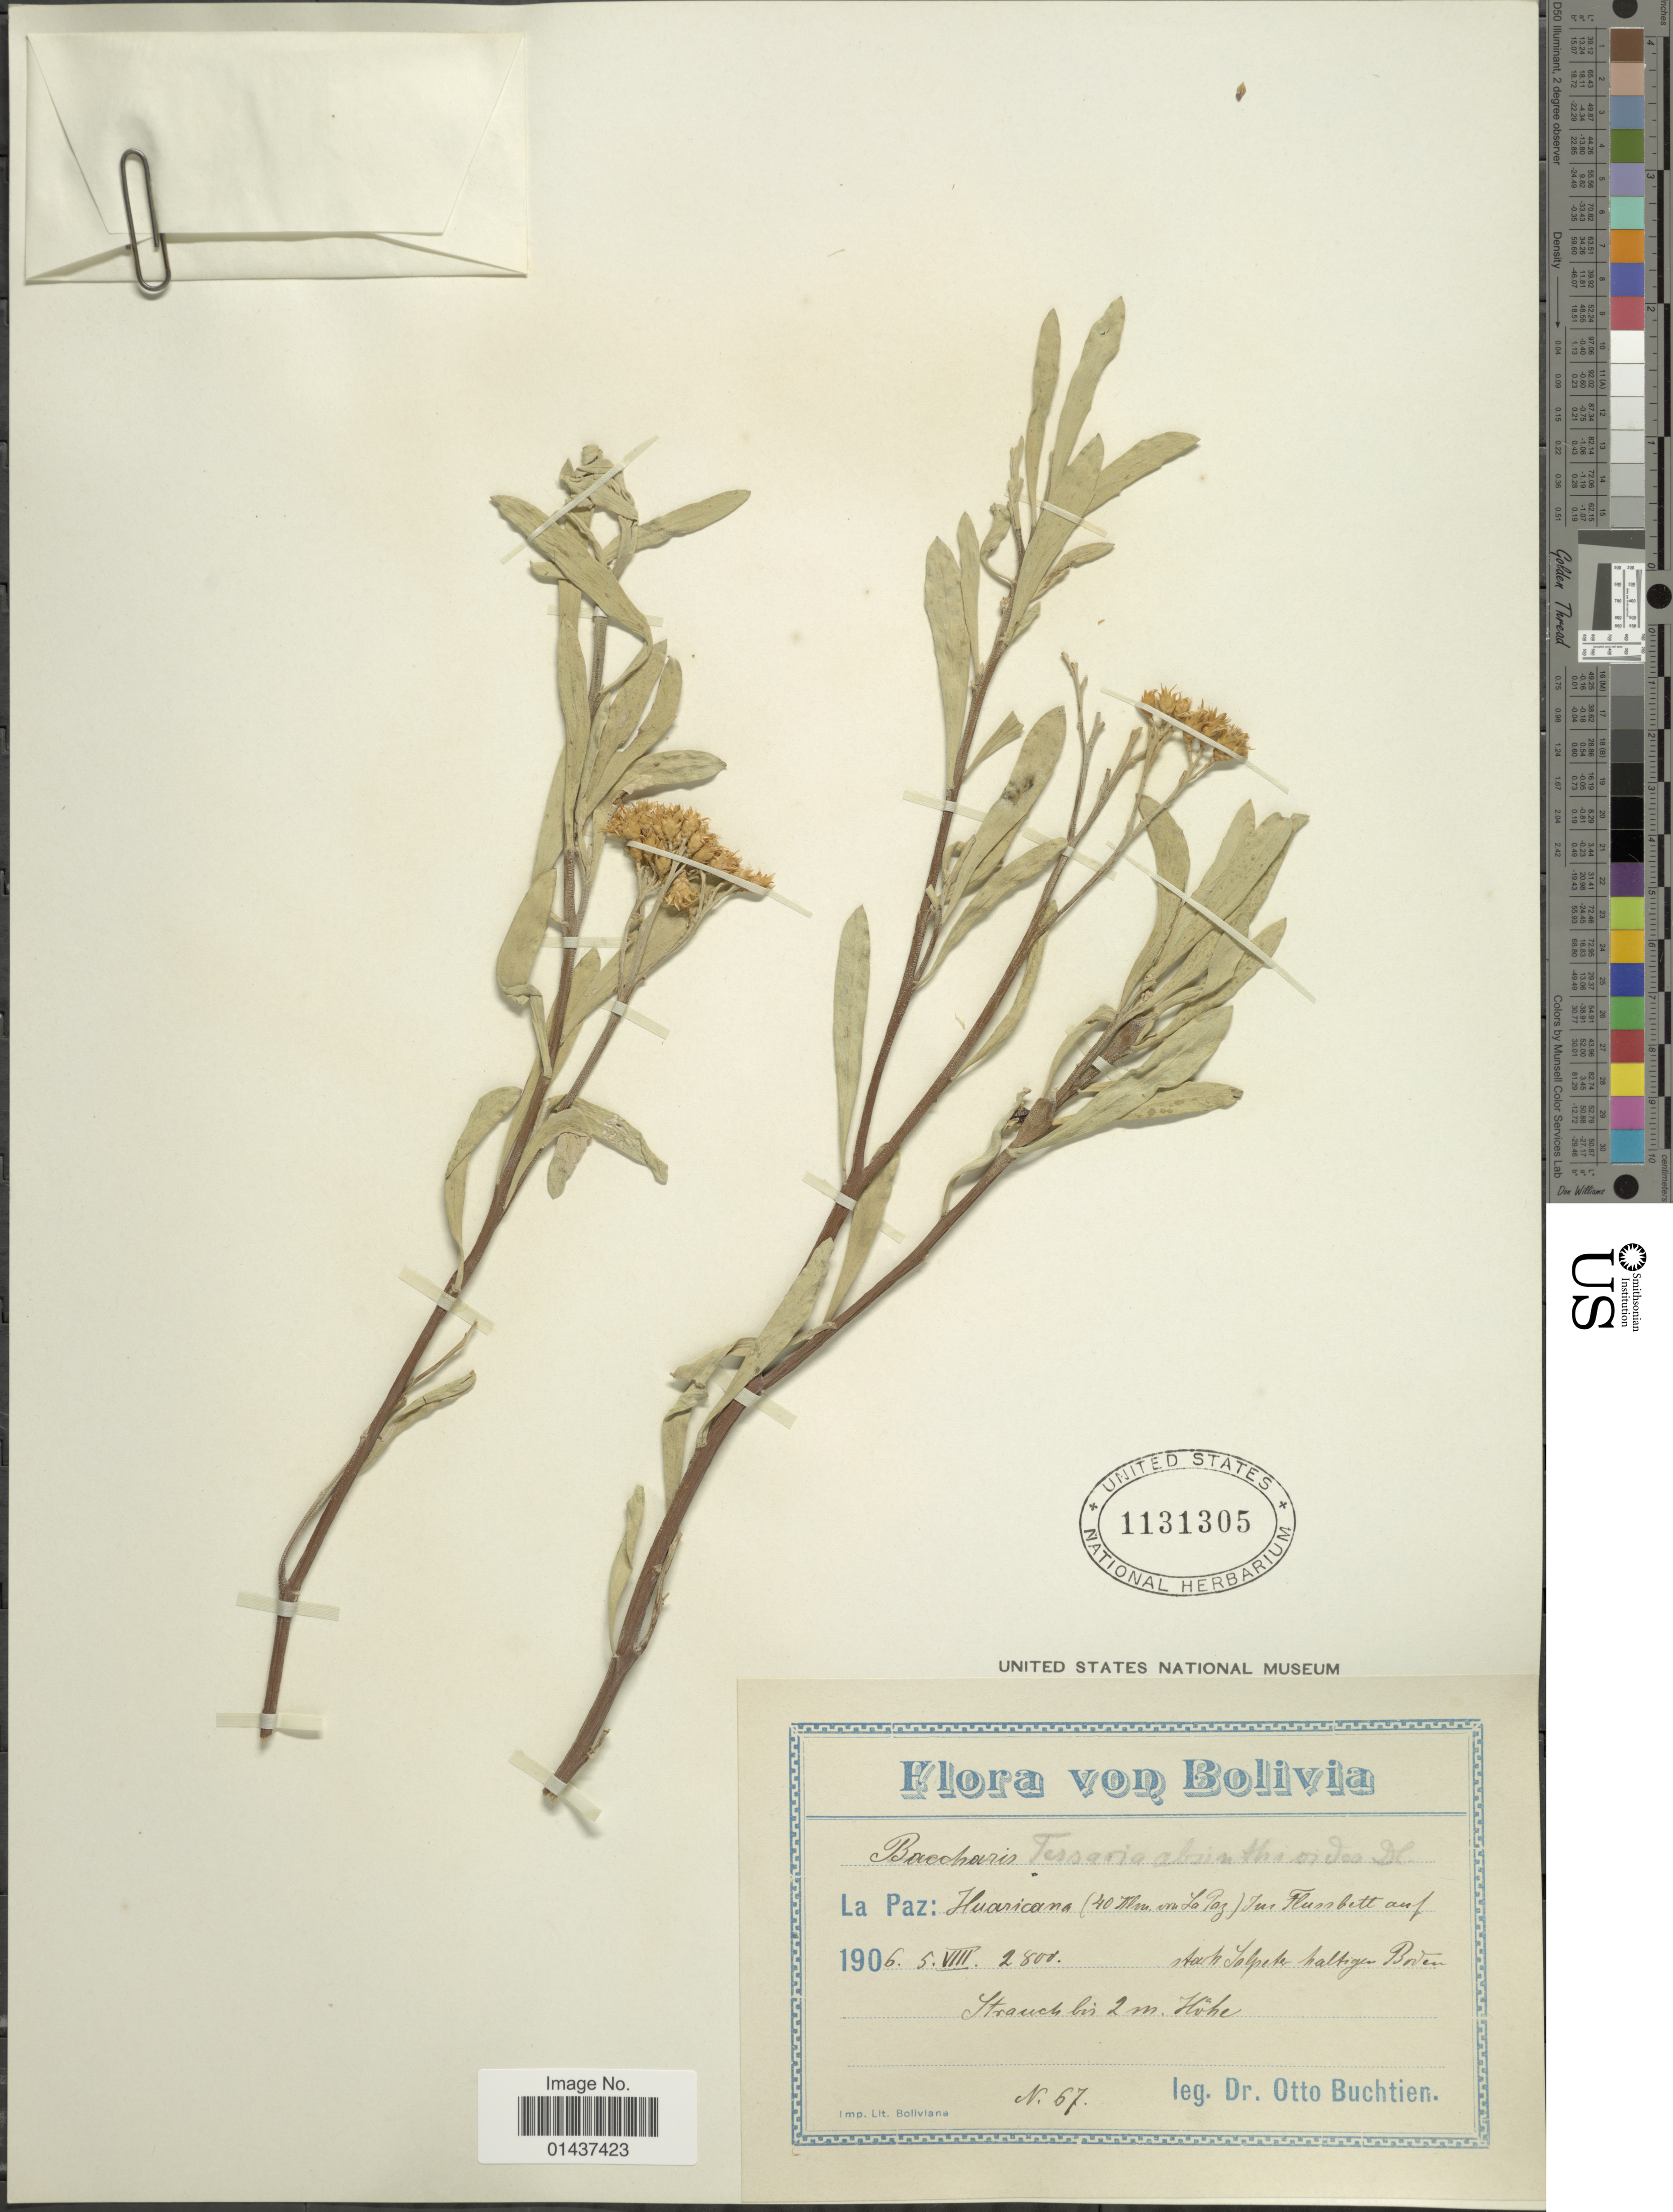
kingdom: Plantae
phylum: Tracheophyta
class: Magnoliopsida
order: Asterales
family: Asteraceae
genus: Tessaria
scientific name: Tessaria integrifolia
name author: Ruiz & Pav.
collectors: O. Buchtien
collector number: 67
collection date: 1906-08-05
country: Bolivia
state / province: La Paz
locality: Huaricana (40 klm von La Paz) Jue Flassbett auf Ark Solpek haltigen Boden.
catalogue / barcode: US 1131305